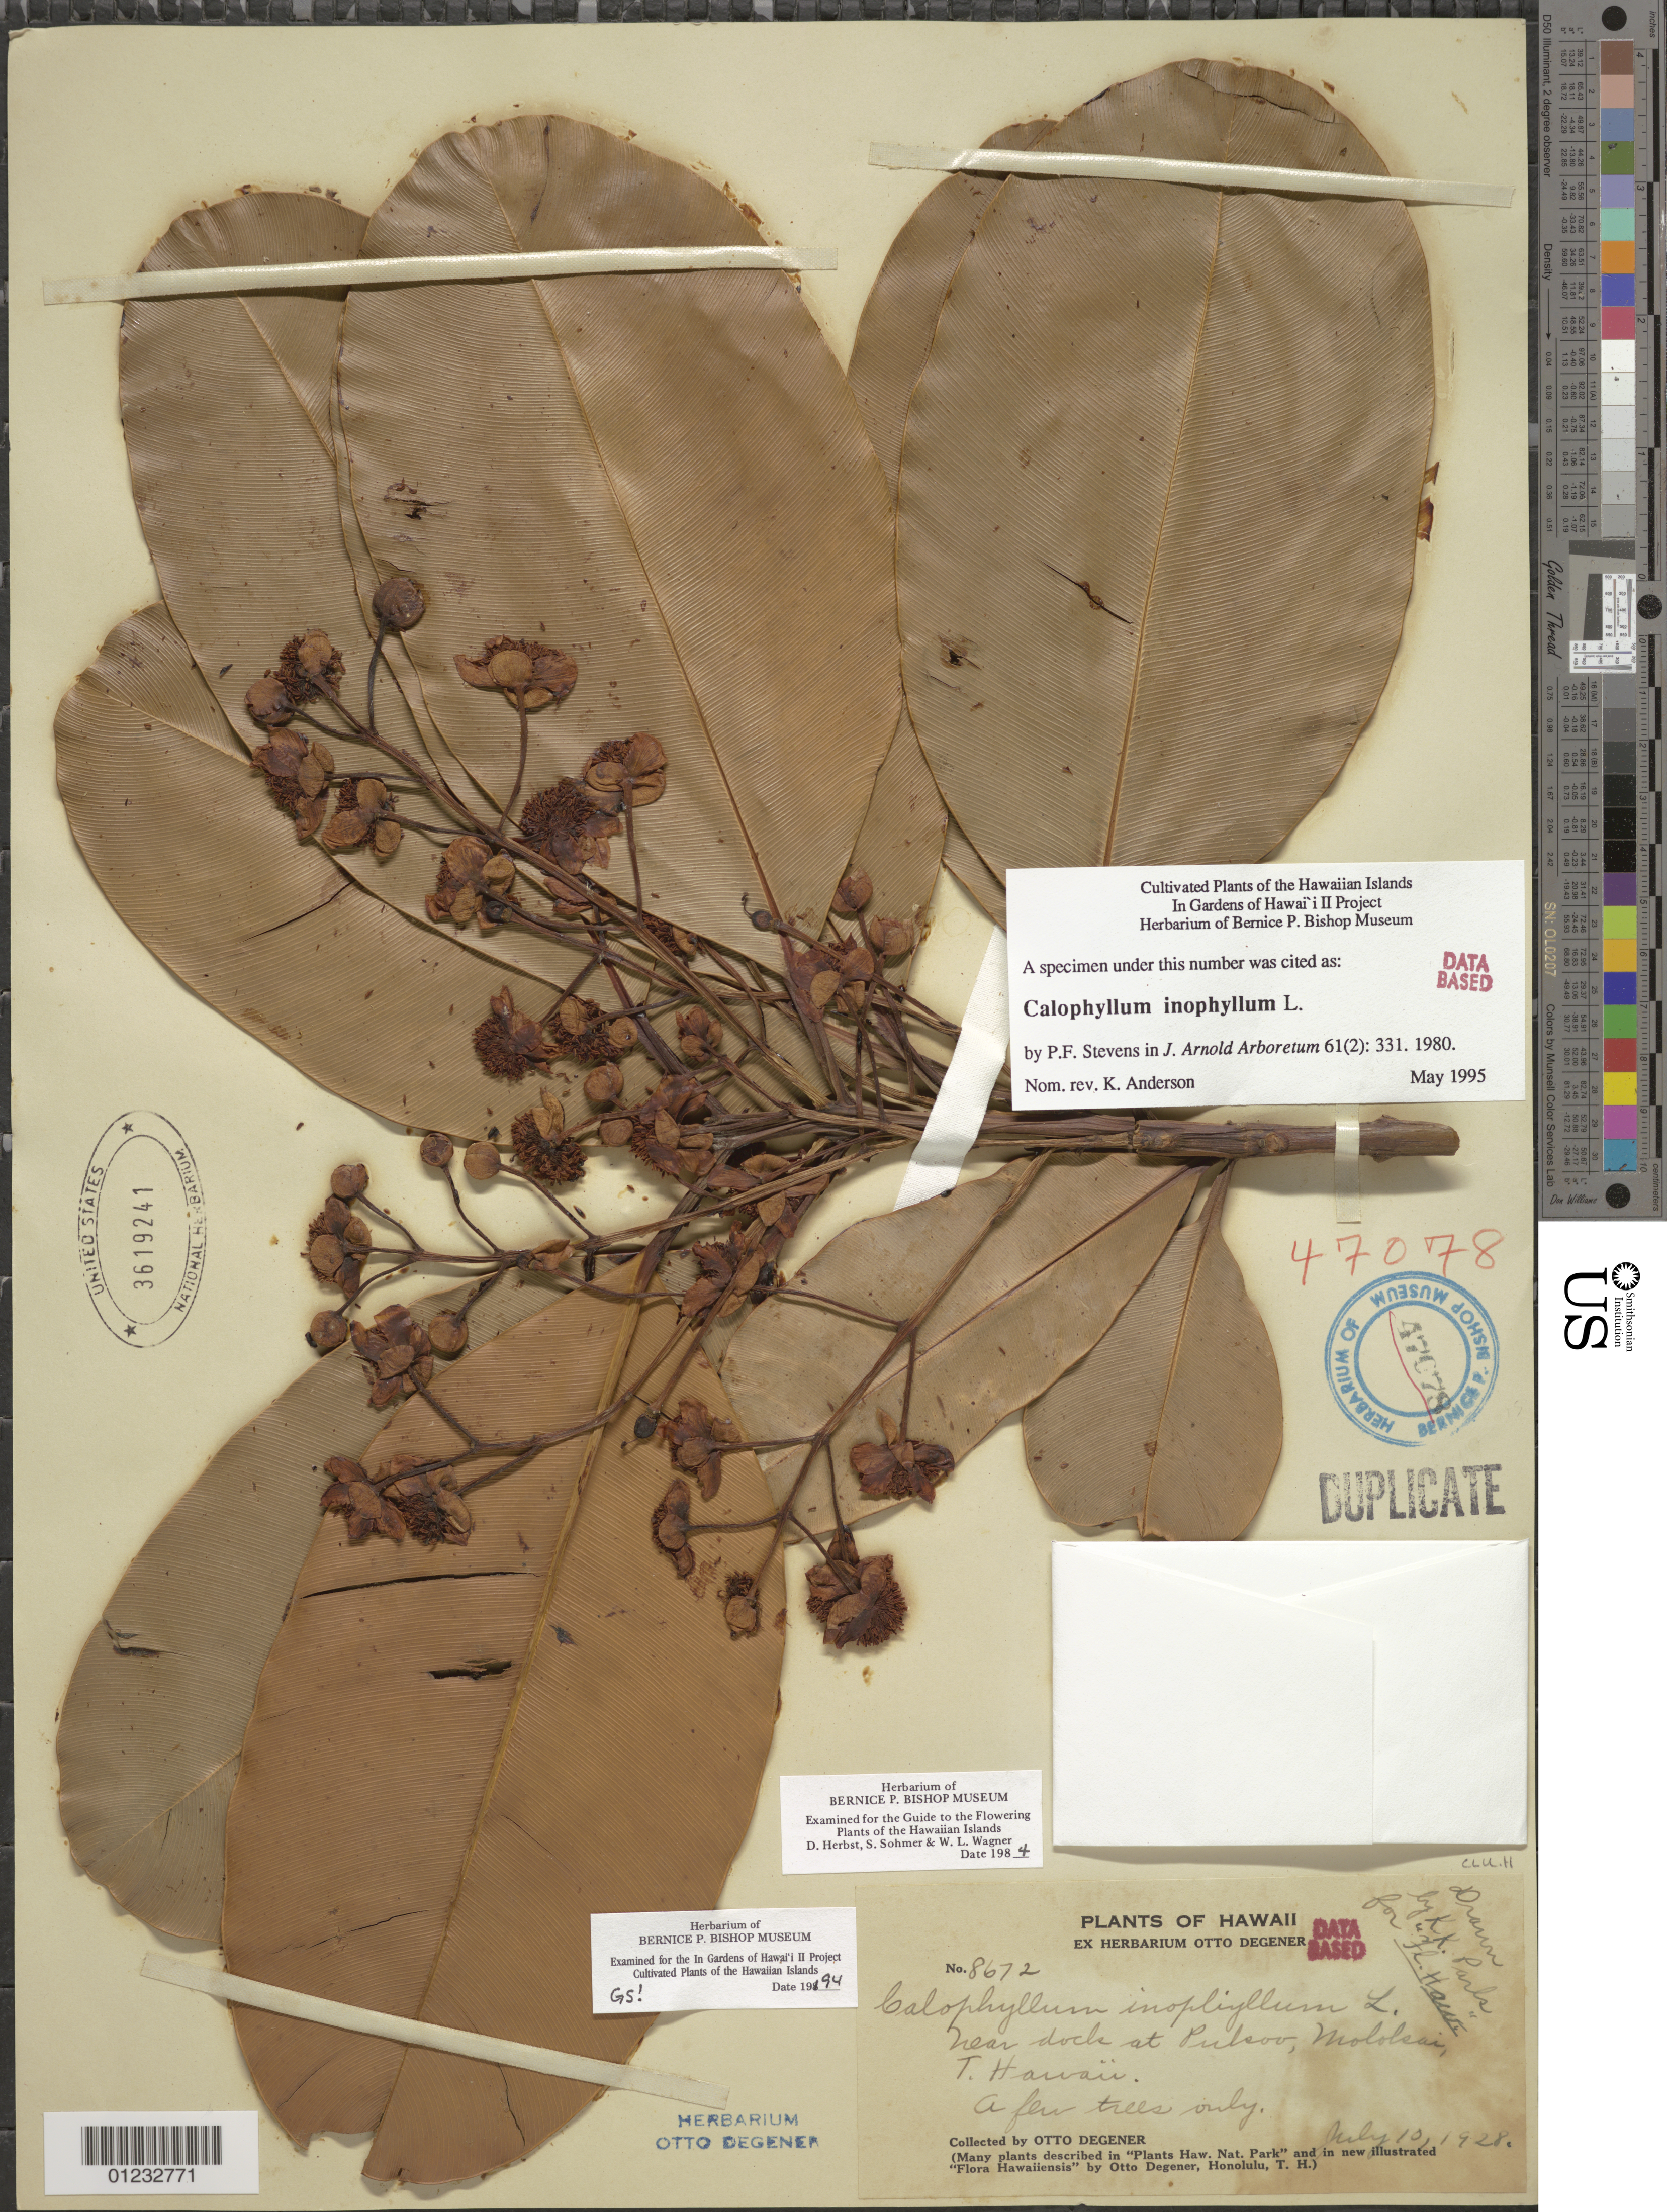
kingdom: Plantae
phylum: Tracheophyta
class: Magnoliopsida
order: Malpighiales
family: Calophyllaceae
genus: Calophyllum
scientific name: Calophyllum inophyllum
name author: L.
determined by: Staples, G. W.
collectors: O. Degener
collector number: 8672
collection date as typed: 10 Jul 1928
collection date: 1928-07-10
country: United States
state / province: Hawaii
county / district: Maui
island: Moloka'i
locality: Near dock at Pukoo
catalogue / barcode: US 3619241